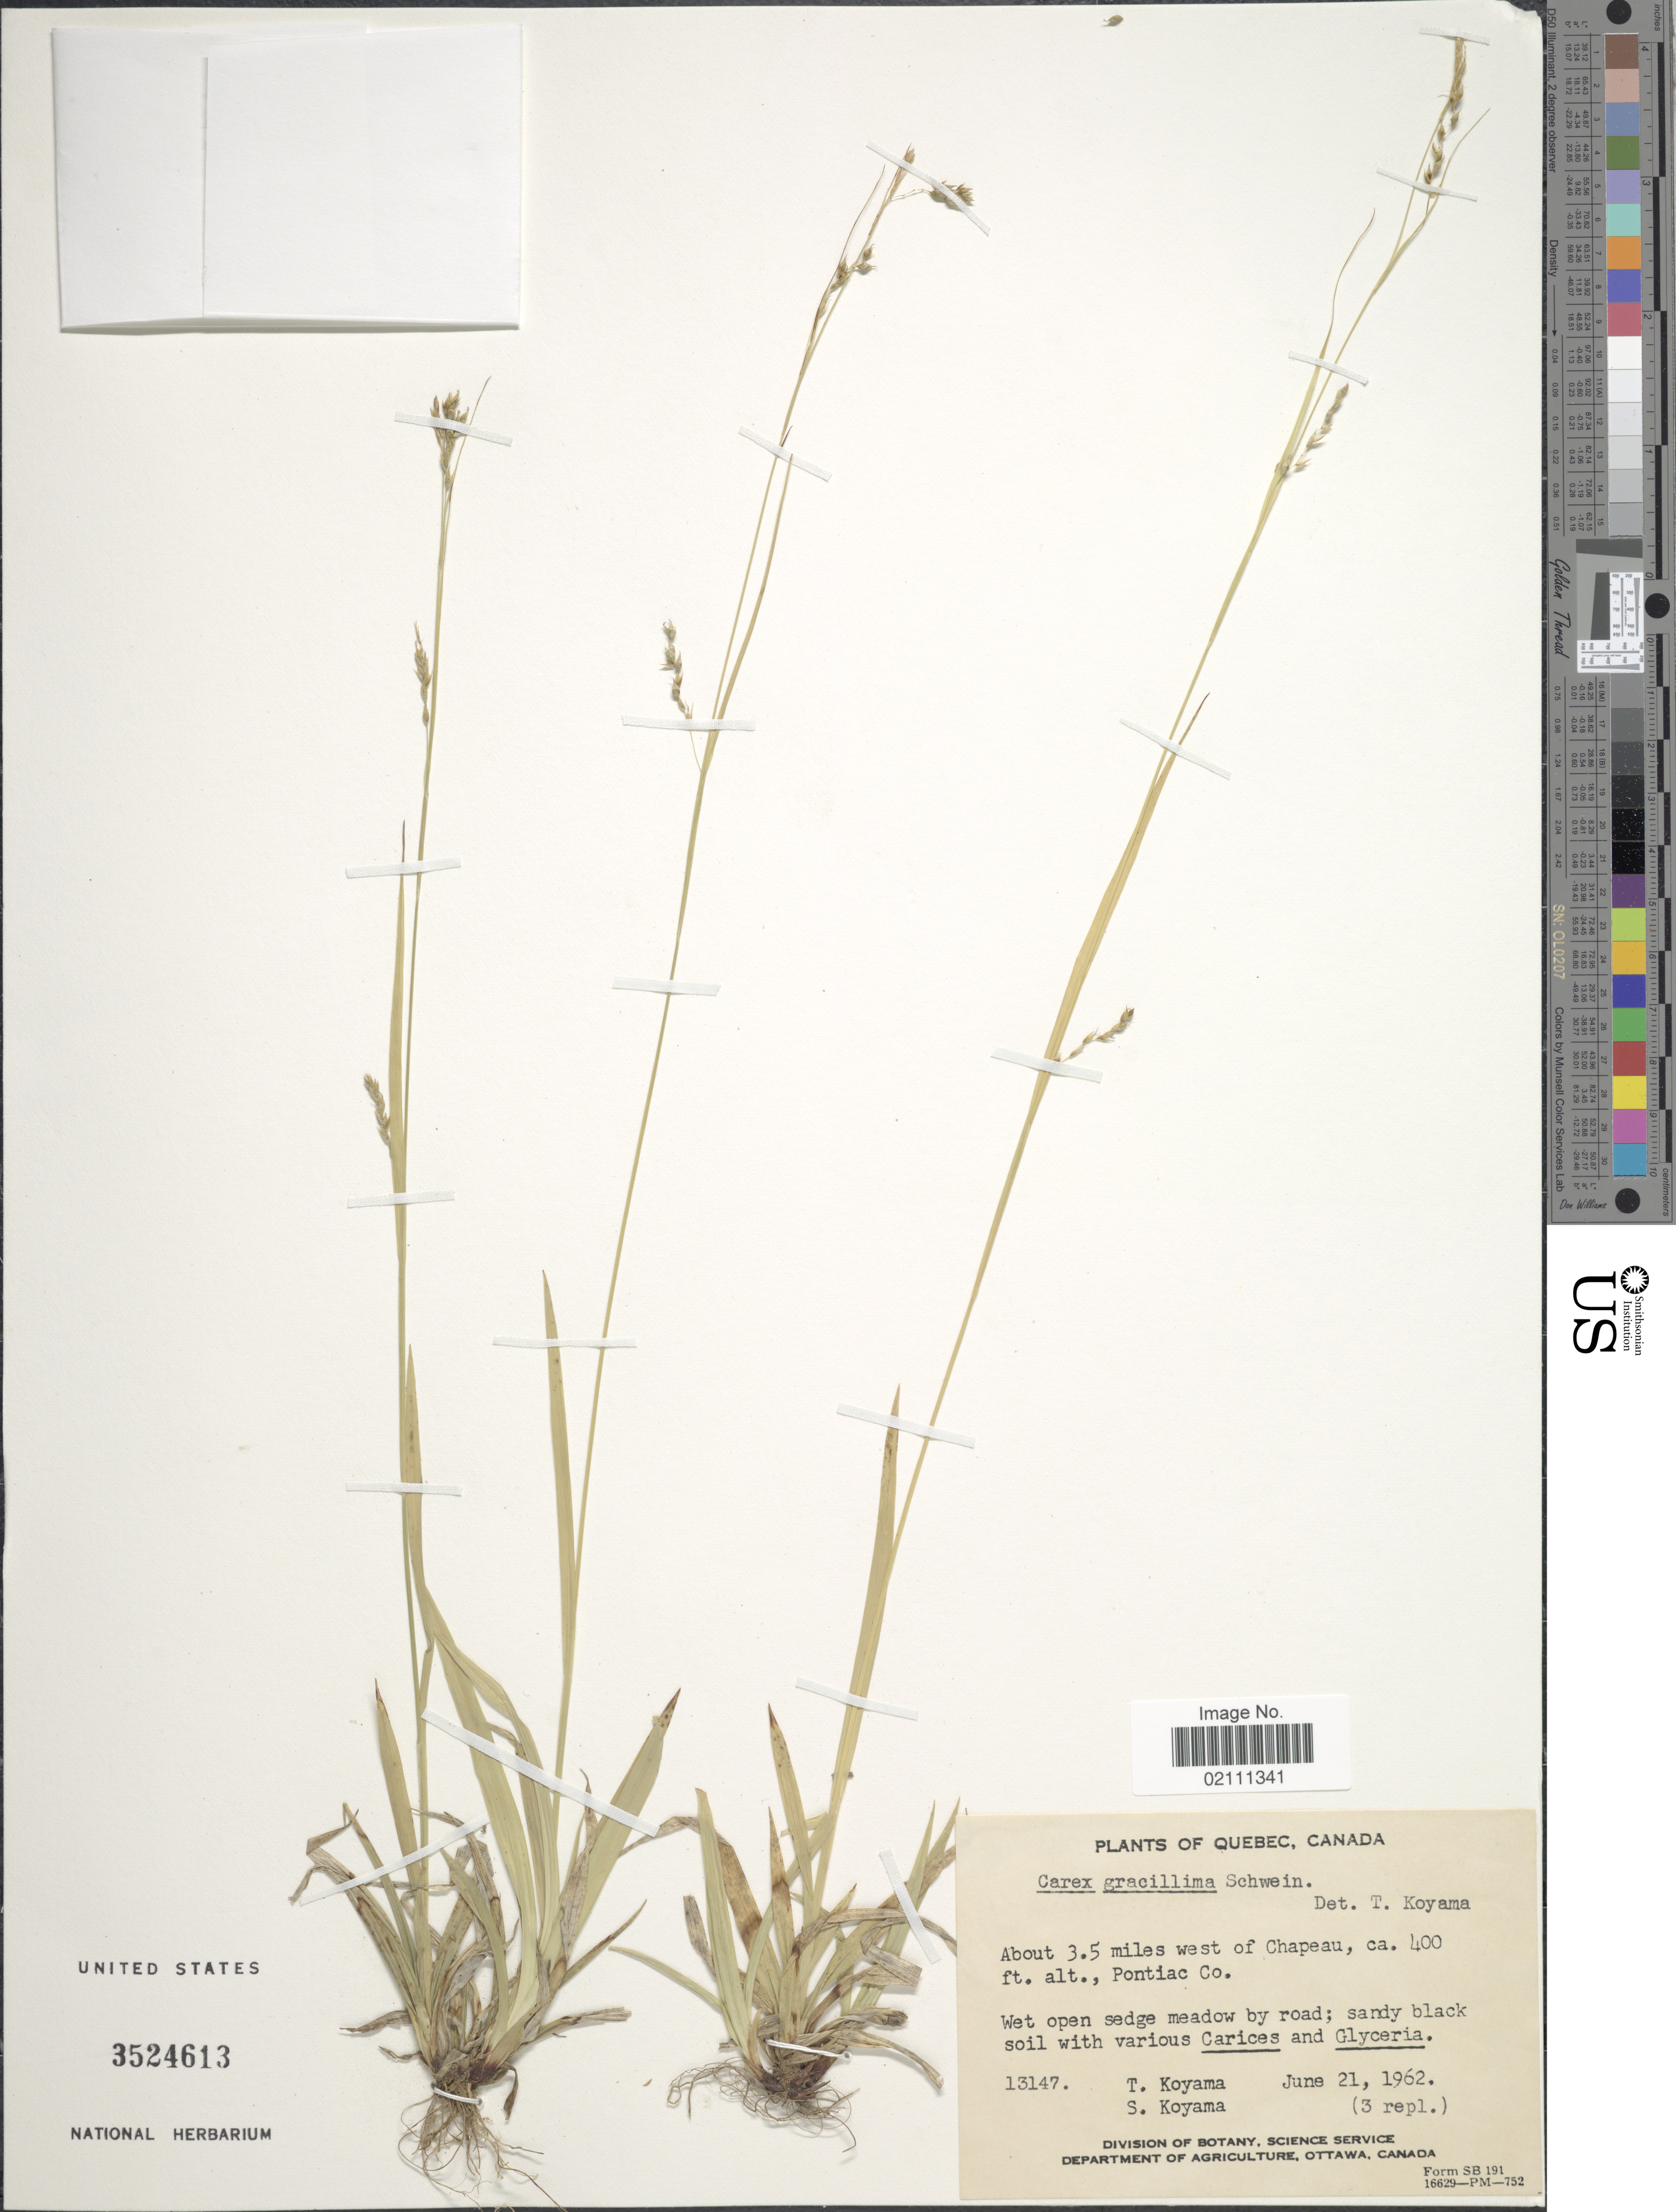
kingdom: Plantae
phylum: Tracheophyta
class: Liliopsida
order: Poales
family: Cyperaceae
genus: Carex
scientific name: Carex gracillima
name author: Schwein.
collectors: T. Koyama & S. Koyama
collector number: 13147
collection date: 1962-06-21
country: Canada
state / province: Quebec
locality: About 2.5 miles west of Chapeau, Pontiac Co., wet open sedge meadow by road.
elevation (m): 122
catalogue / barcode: US 3524613